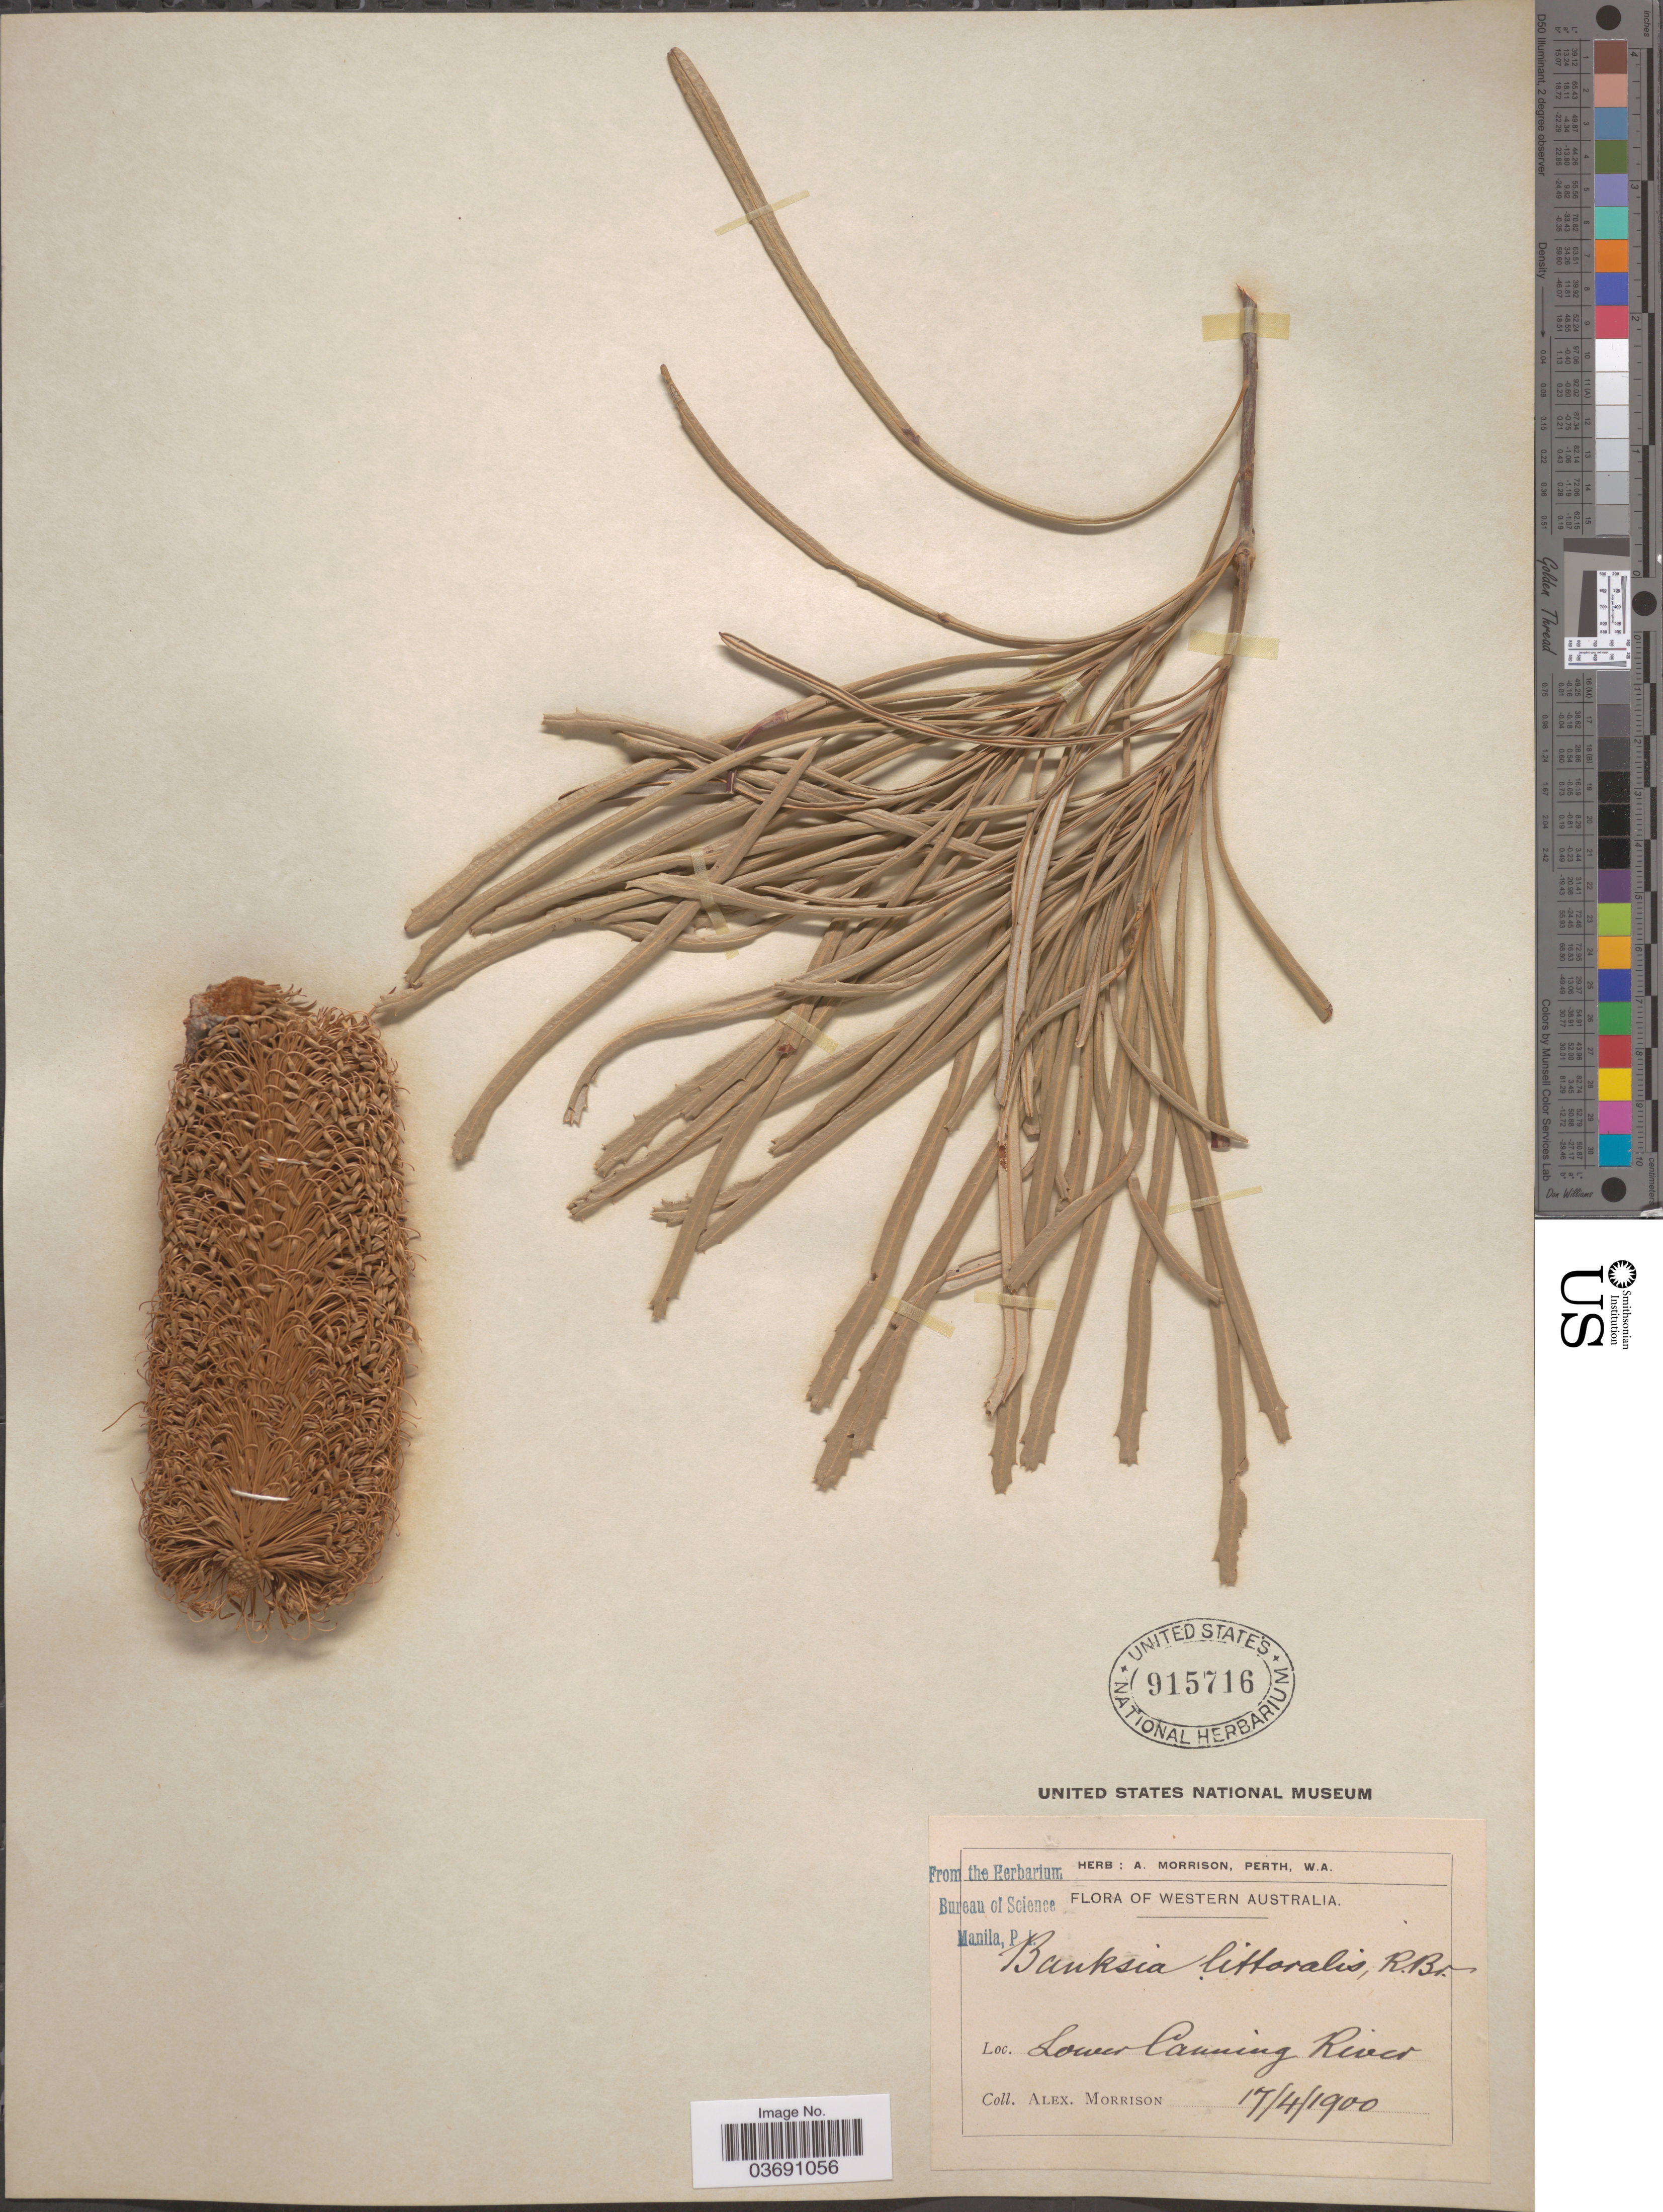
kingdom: Plantae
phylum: Tracheophyta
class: Magnoliopsida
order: Proteales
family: Proteaceae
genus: Banksia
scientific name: Banksia littoralis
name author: R. Br.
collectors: A. Morrison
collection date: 1900-04-17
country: Australia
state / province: Western Australia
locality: Lower Canning River.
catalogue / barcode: US 915716